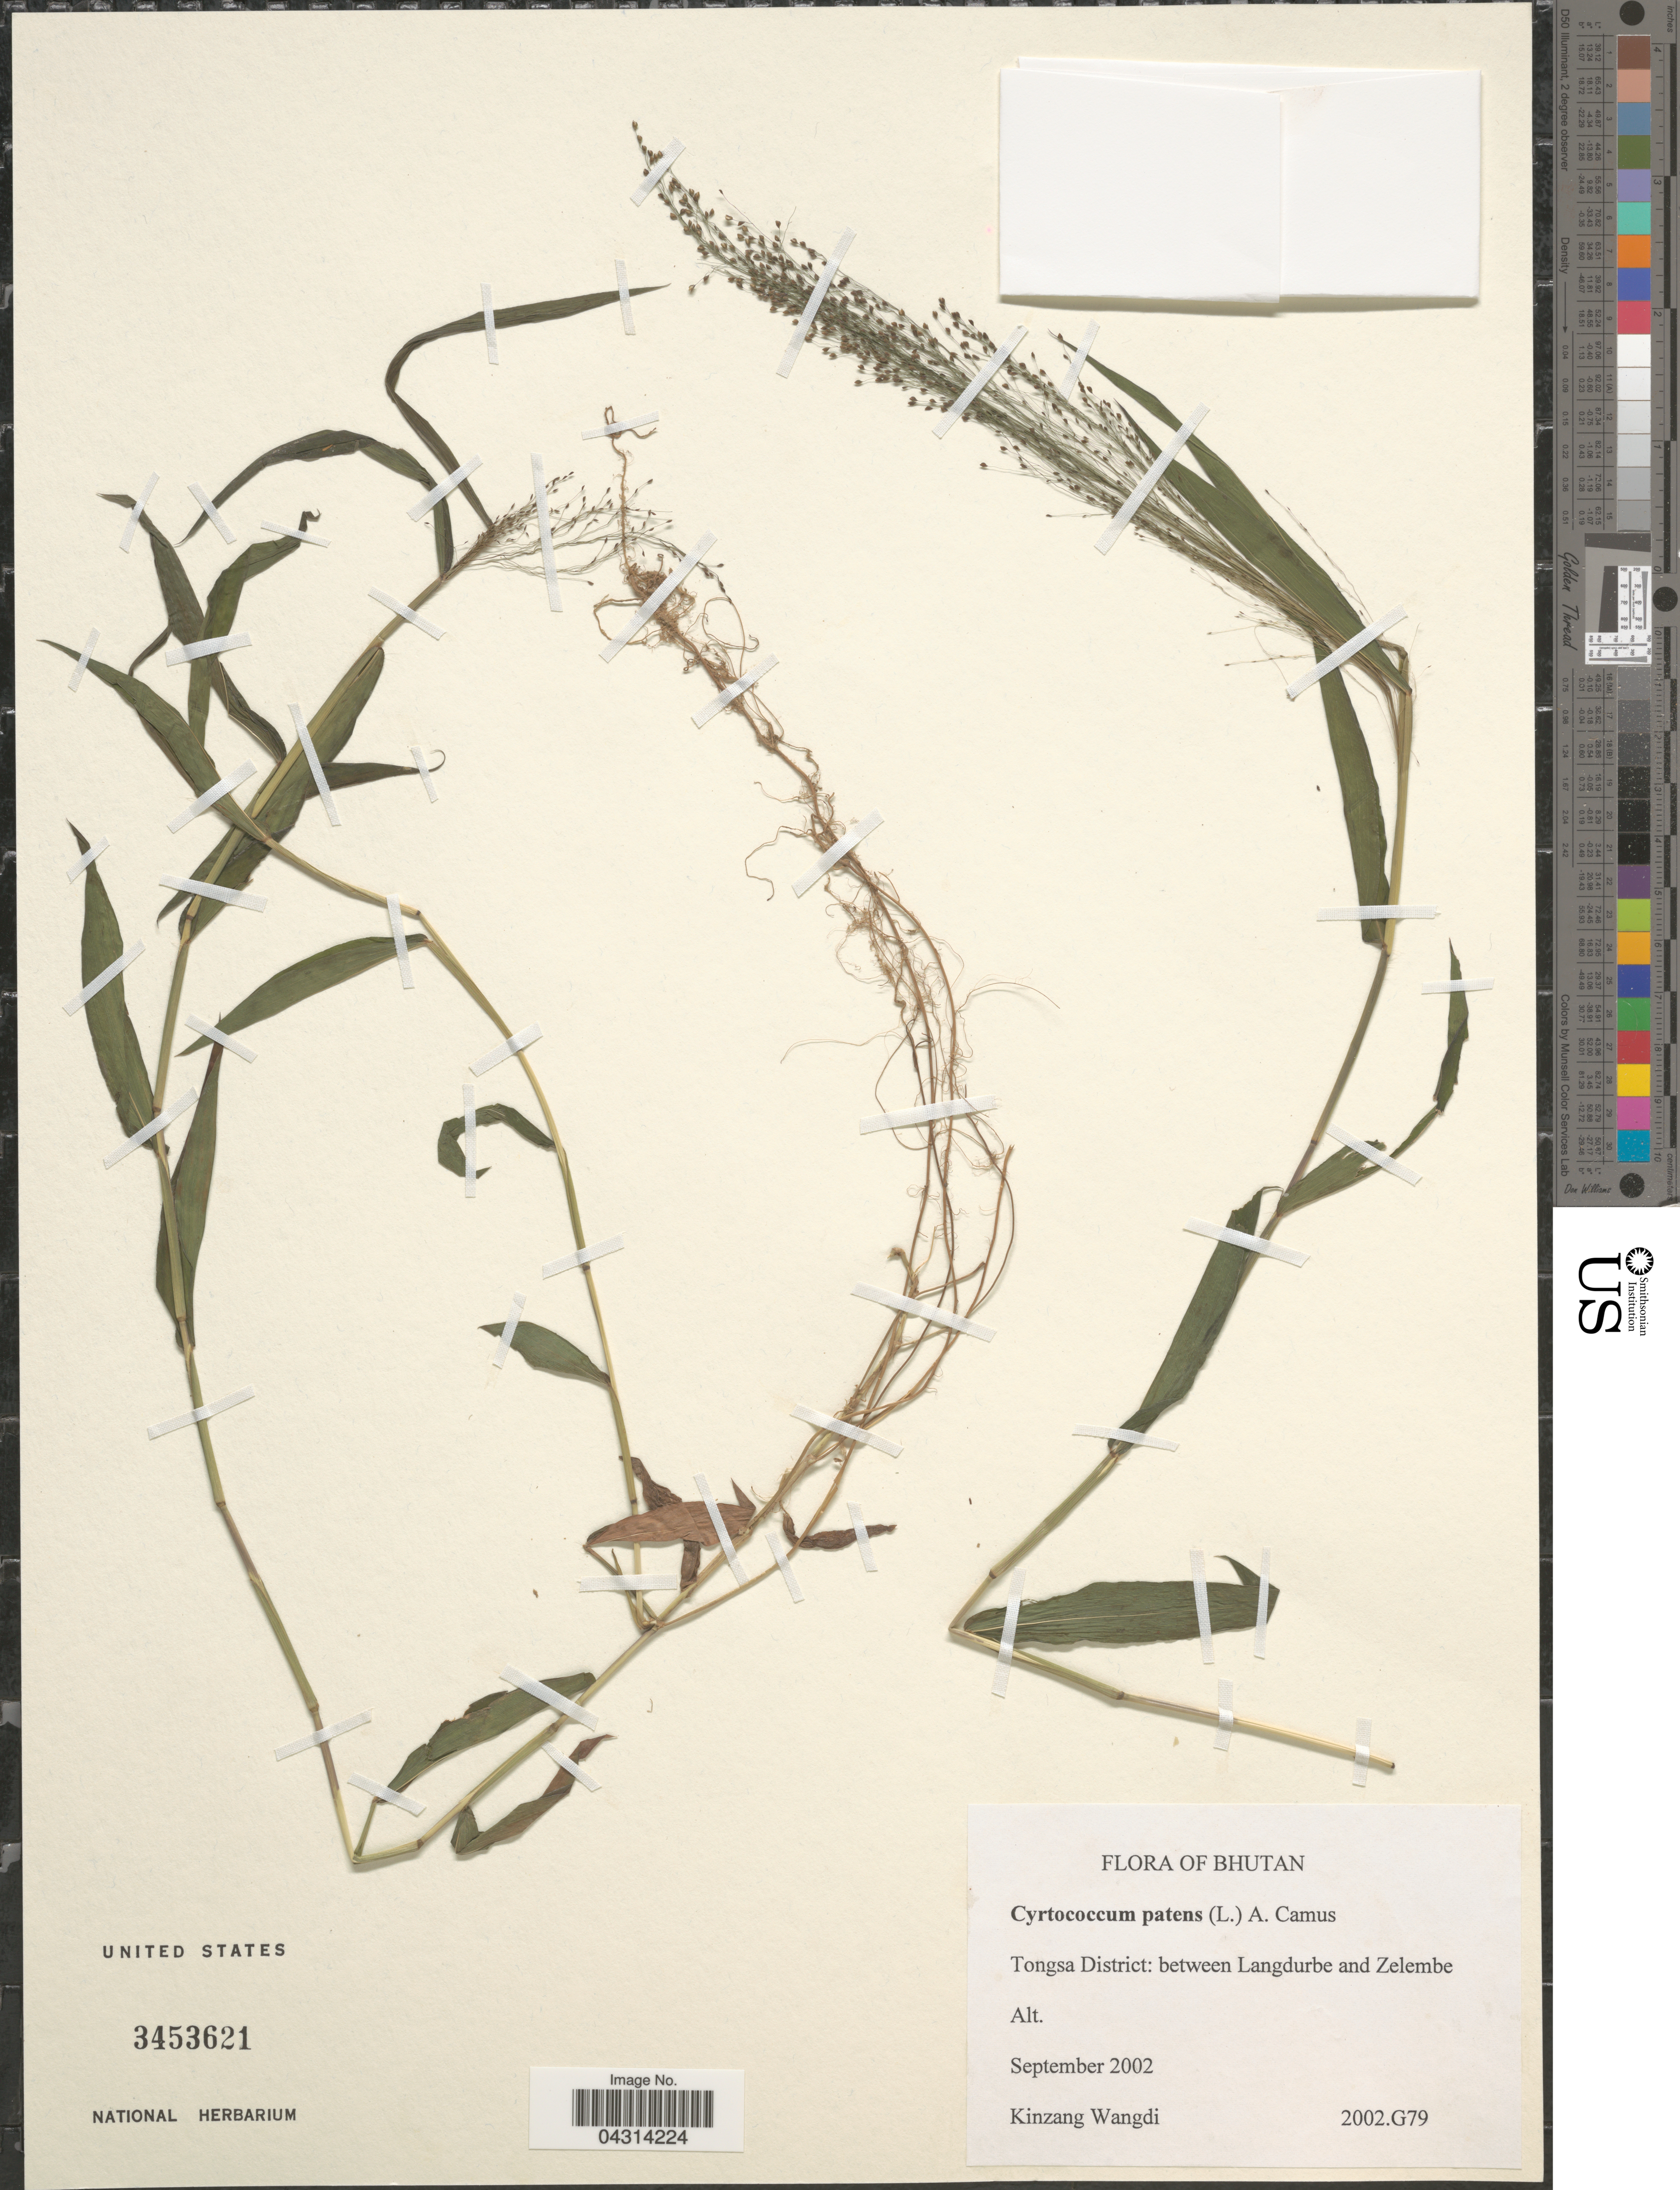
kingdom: Plantae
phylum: Tracheophyta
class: Liliopsida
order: Poales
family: Poaceae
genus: Cyrtococcum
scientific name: Cyrtococcum patens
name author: (L.) A. Camus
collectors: K. Wangdi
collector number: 2002.G79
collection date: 2002-09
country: Bhutan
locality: Tongsa District: between Langdurbe and Zelembe.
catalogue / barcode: US 3453621